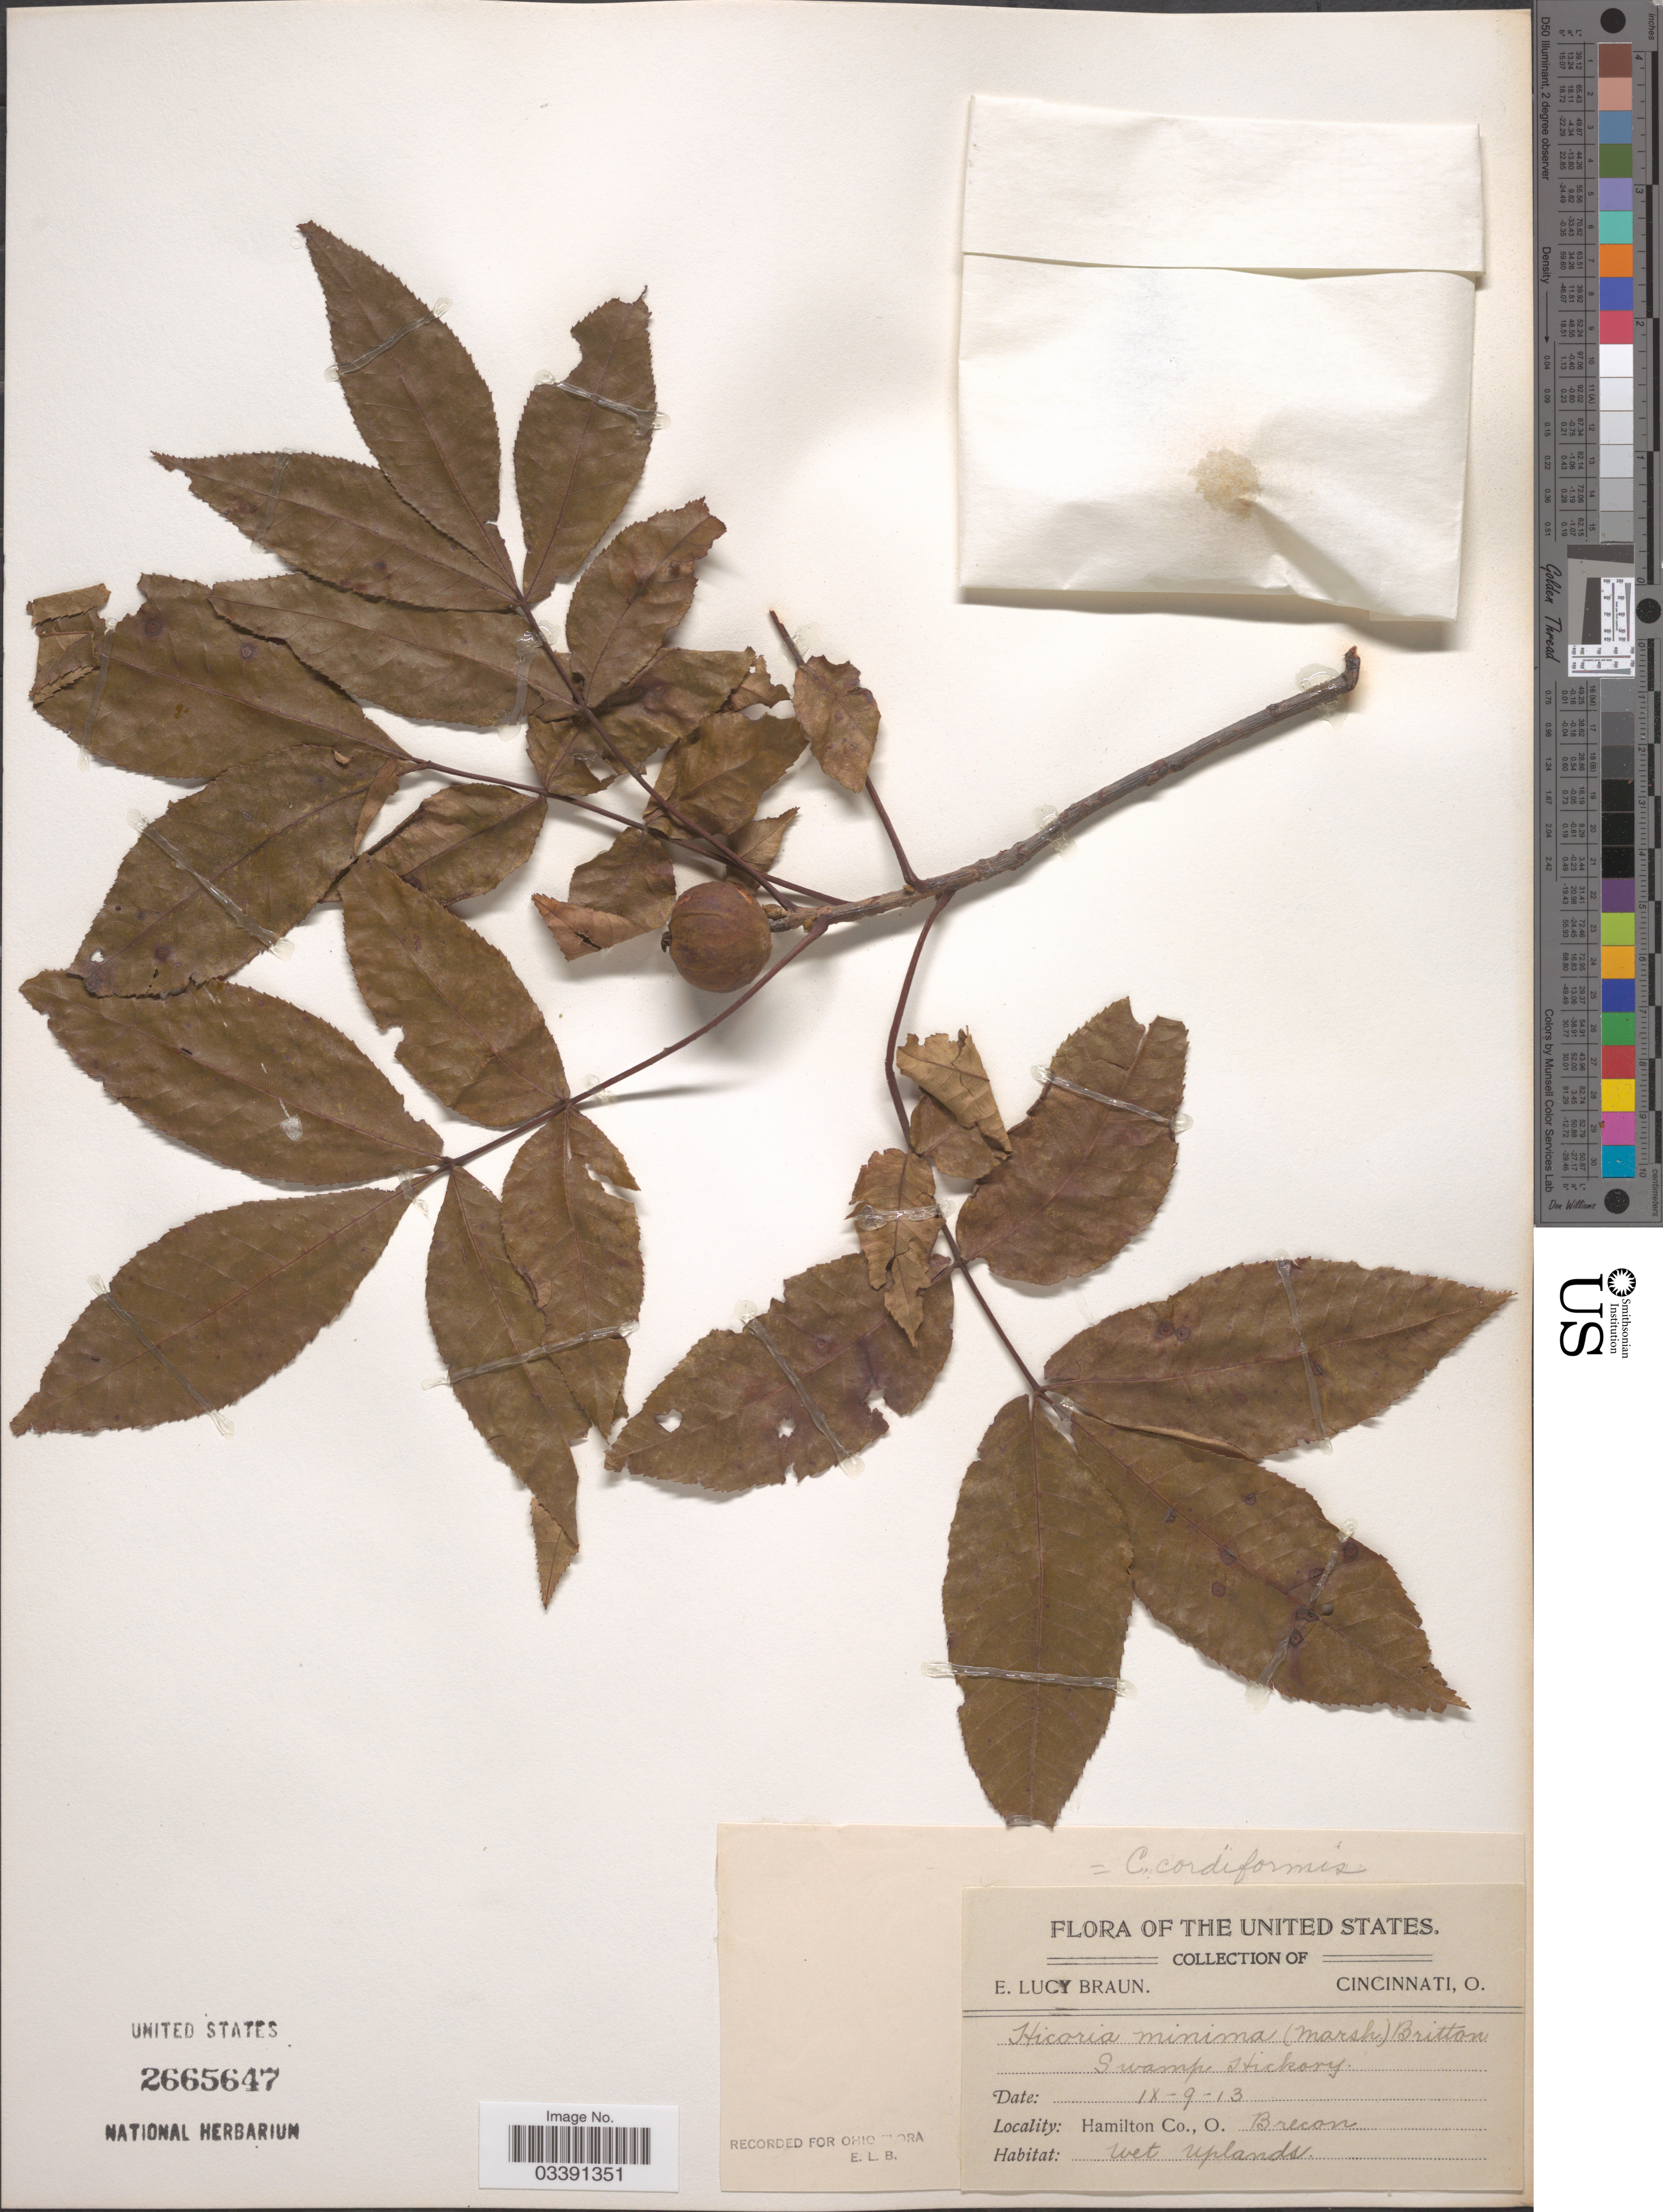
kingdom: Plantae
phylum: Tracheophyta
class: Magnoliopsida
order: Fagales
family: Juglandaceae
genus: Carya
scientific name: Carya cordiformis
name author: (Wangenh.) K. Koch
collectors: E. L. Braun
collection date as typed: Transcribed d/m/y: 9/9/13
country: United States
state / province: Ohio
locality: Hamilton Co. Brecon. Wet Uplands.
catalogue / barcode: US 2665647